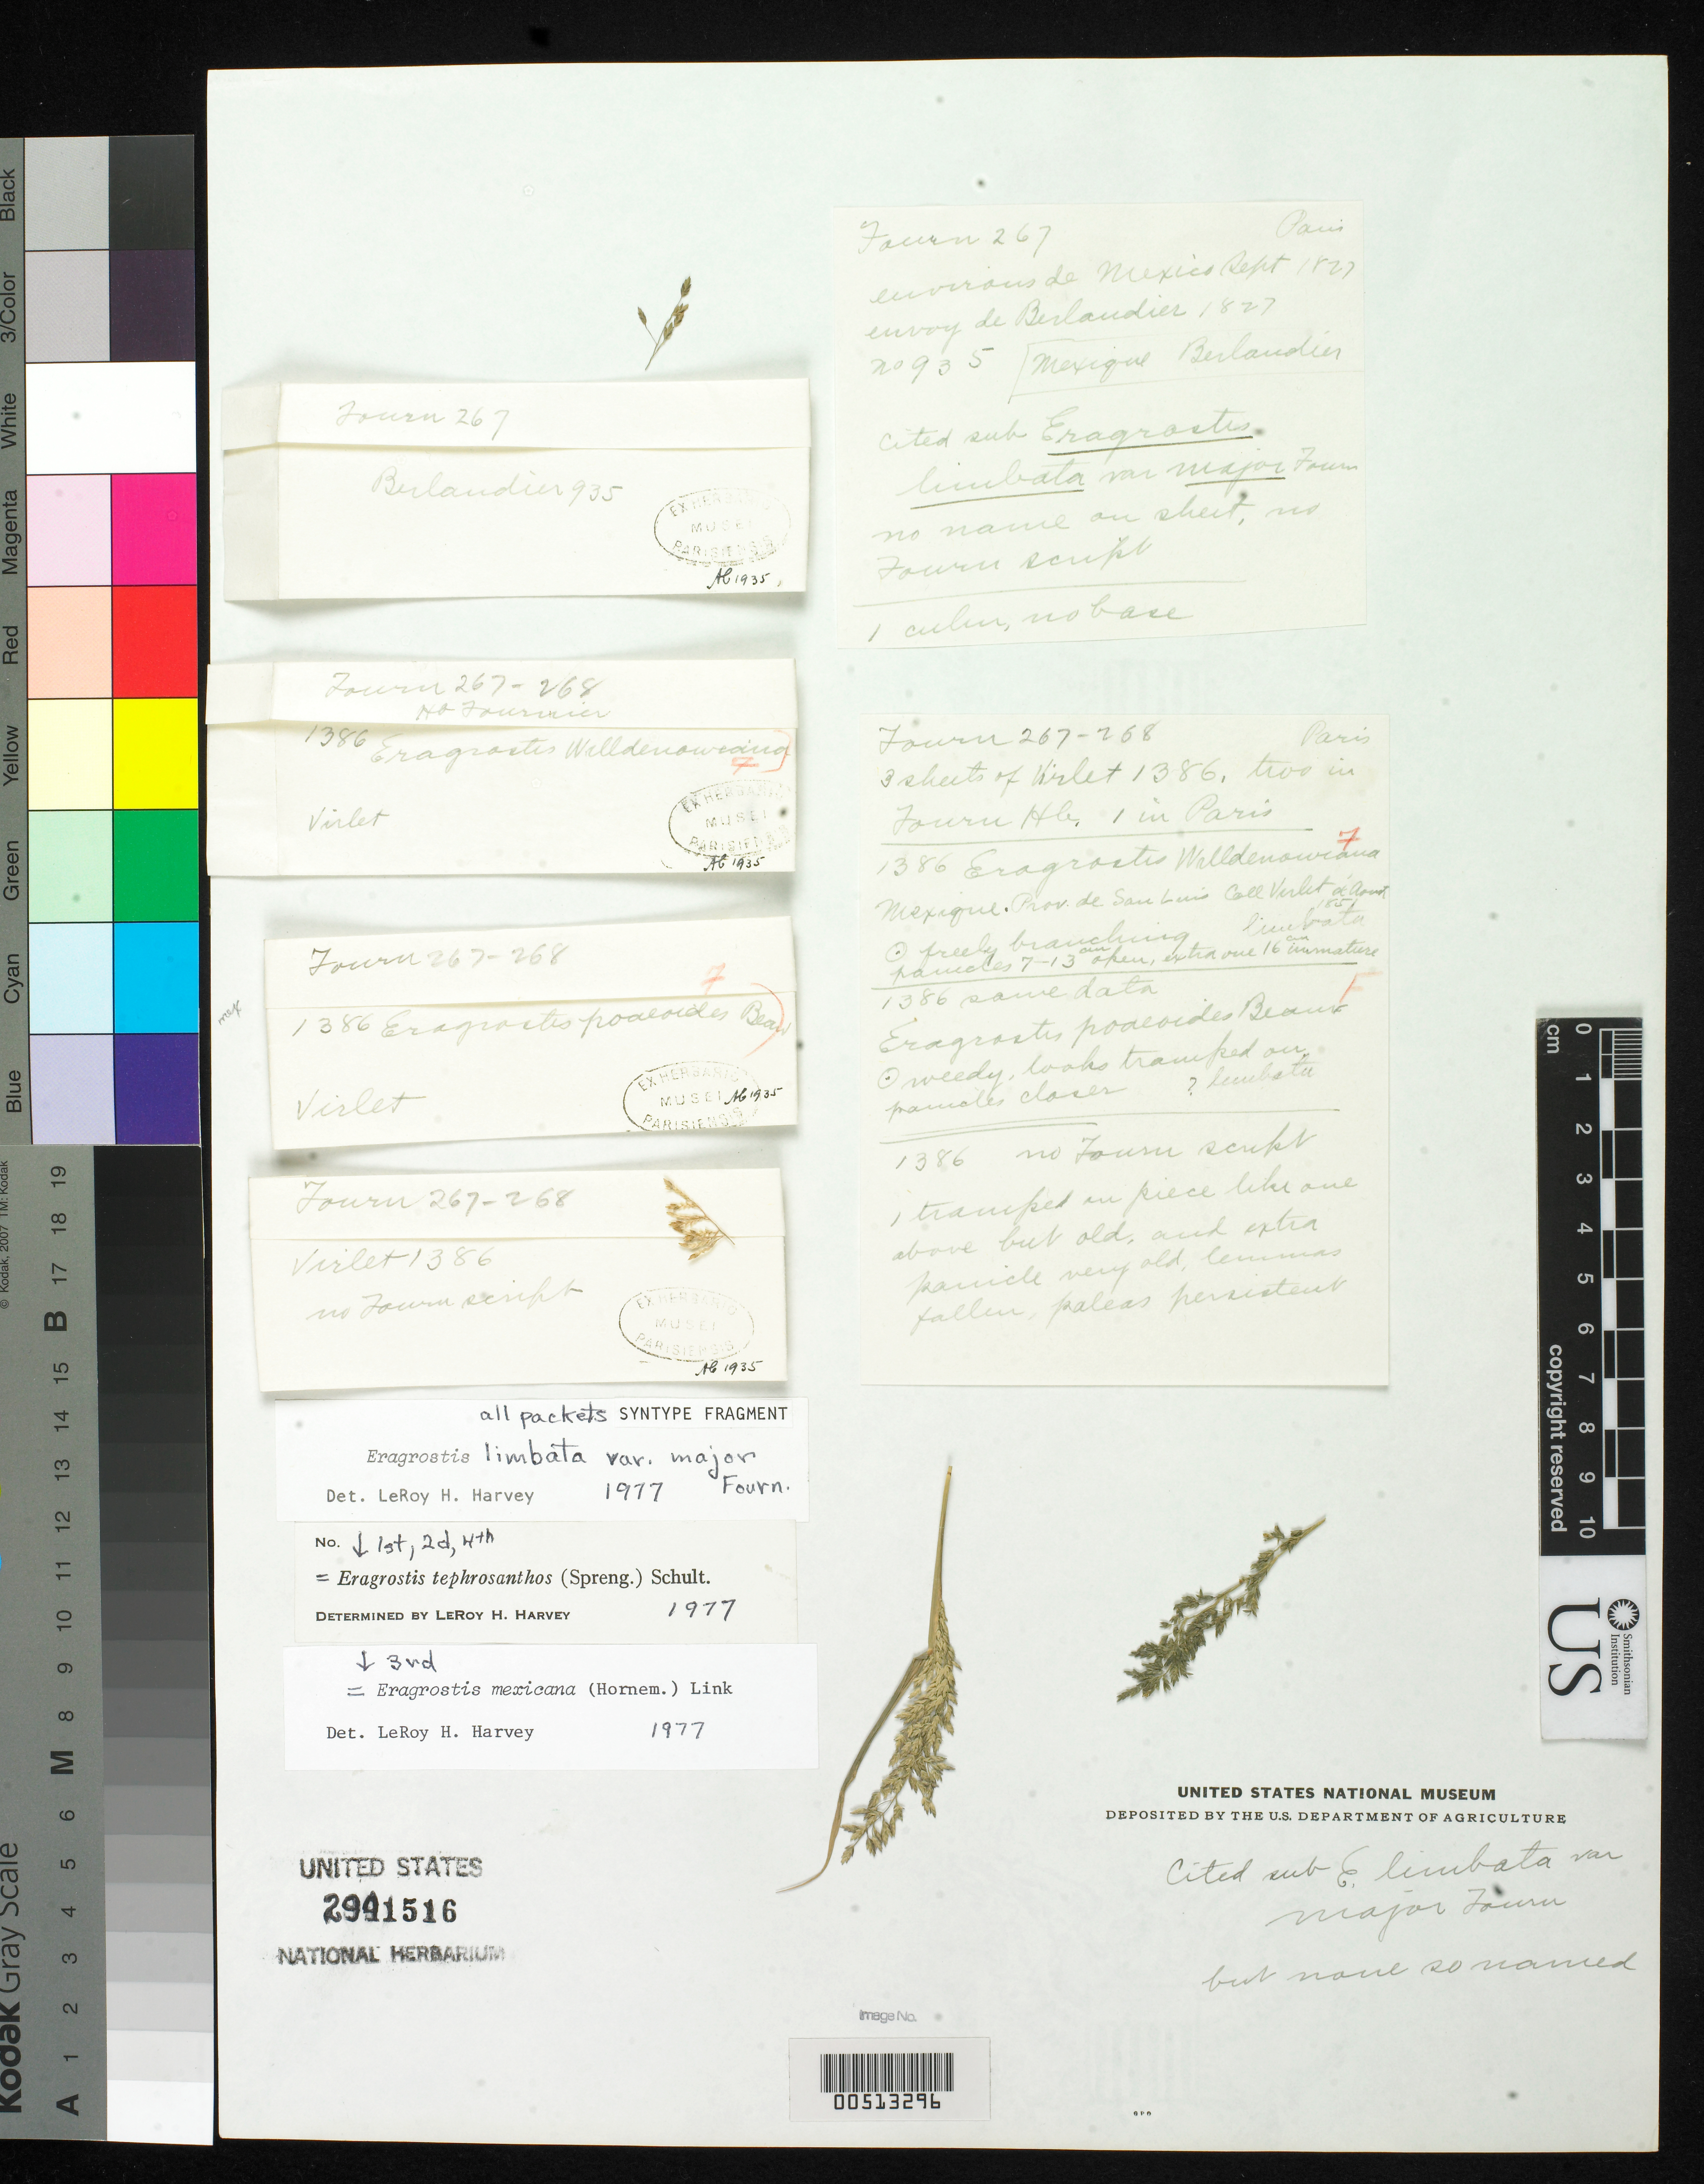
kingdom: Plantae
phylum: Tracheophyta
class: Liliopsida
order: Poales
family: Poaceae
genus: Eragrostis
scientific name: Eragrostis limbata var. major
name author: E. Fourn.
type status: Type Fragment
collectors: M. Virlet d'Aoust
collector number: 1386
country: Mexico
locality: E of Monserrat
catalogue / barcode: US 2941516